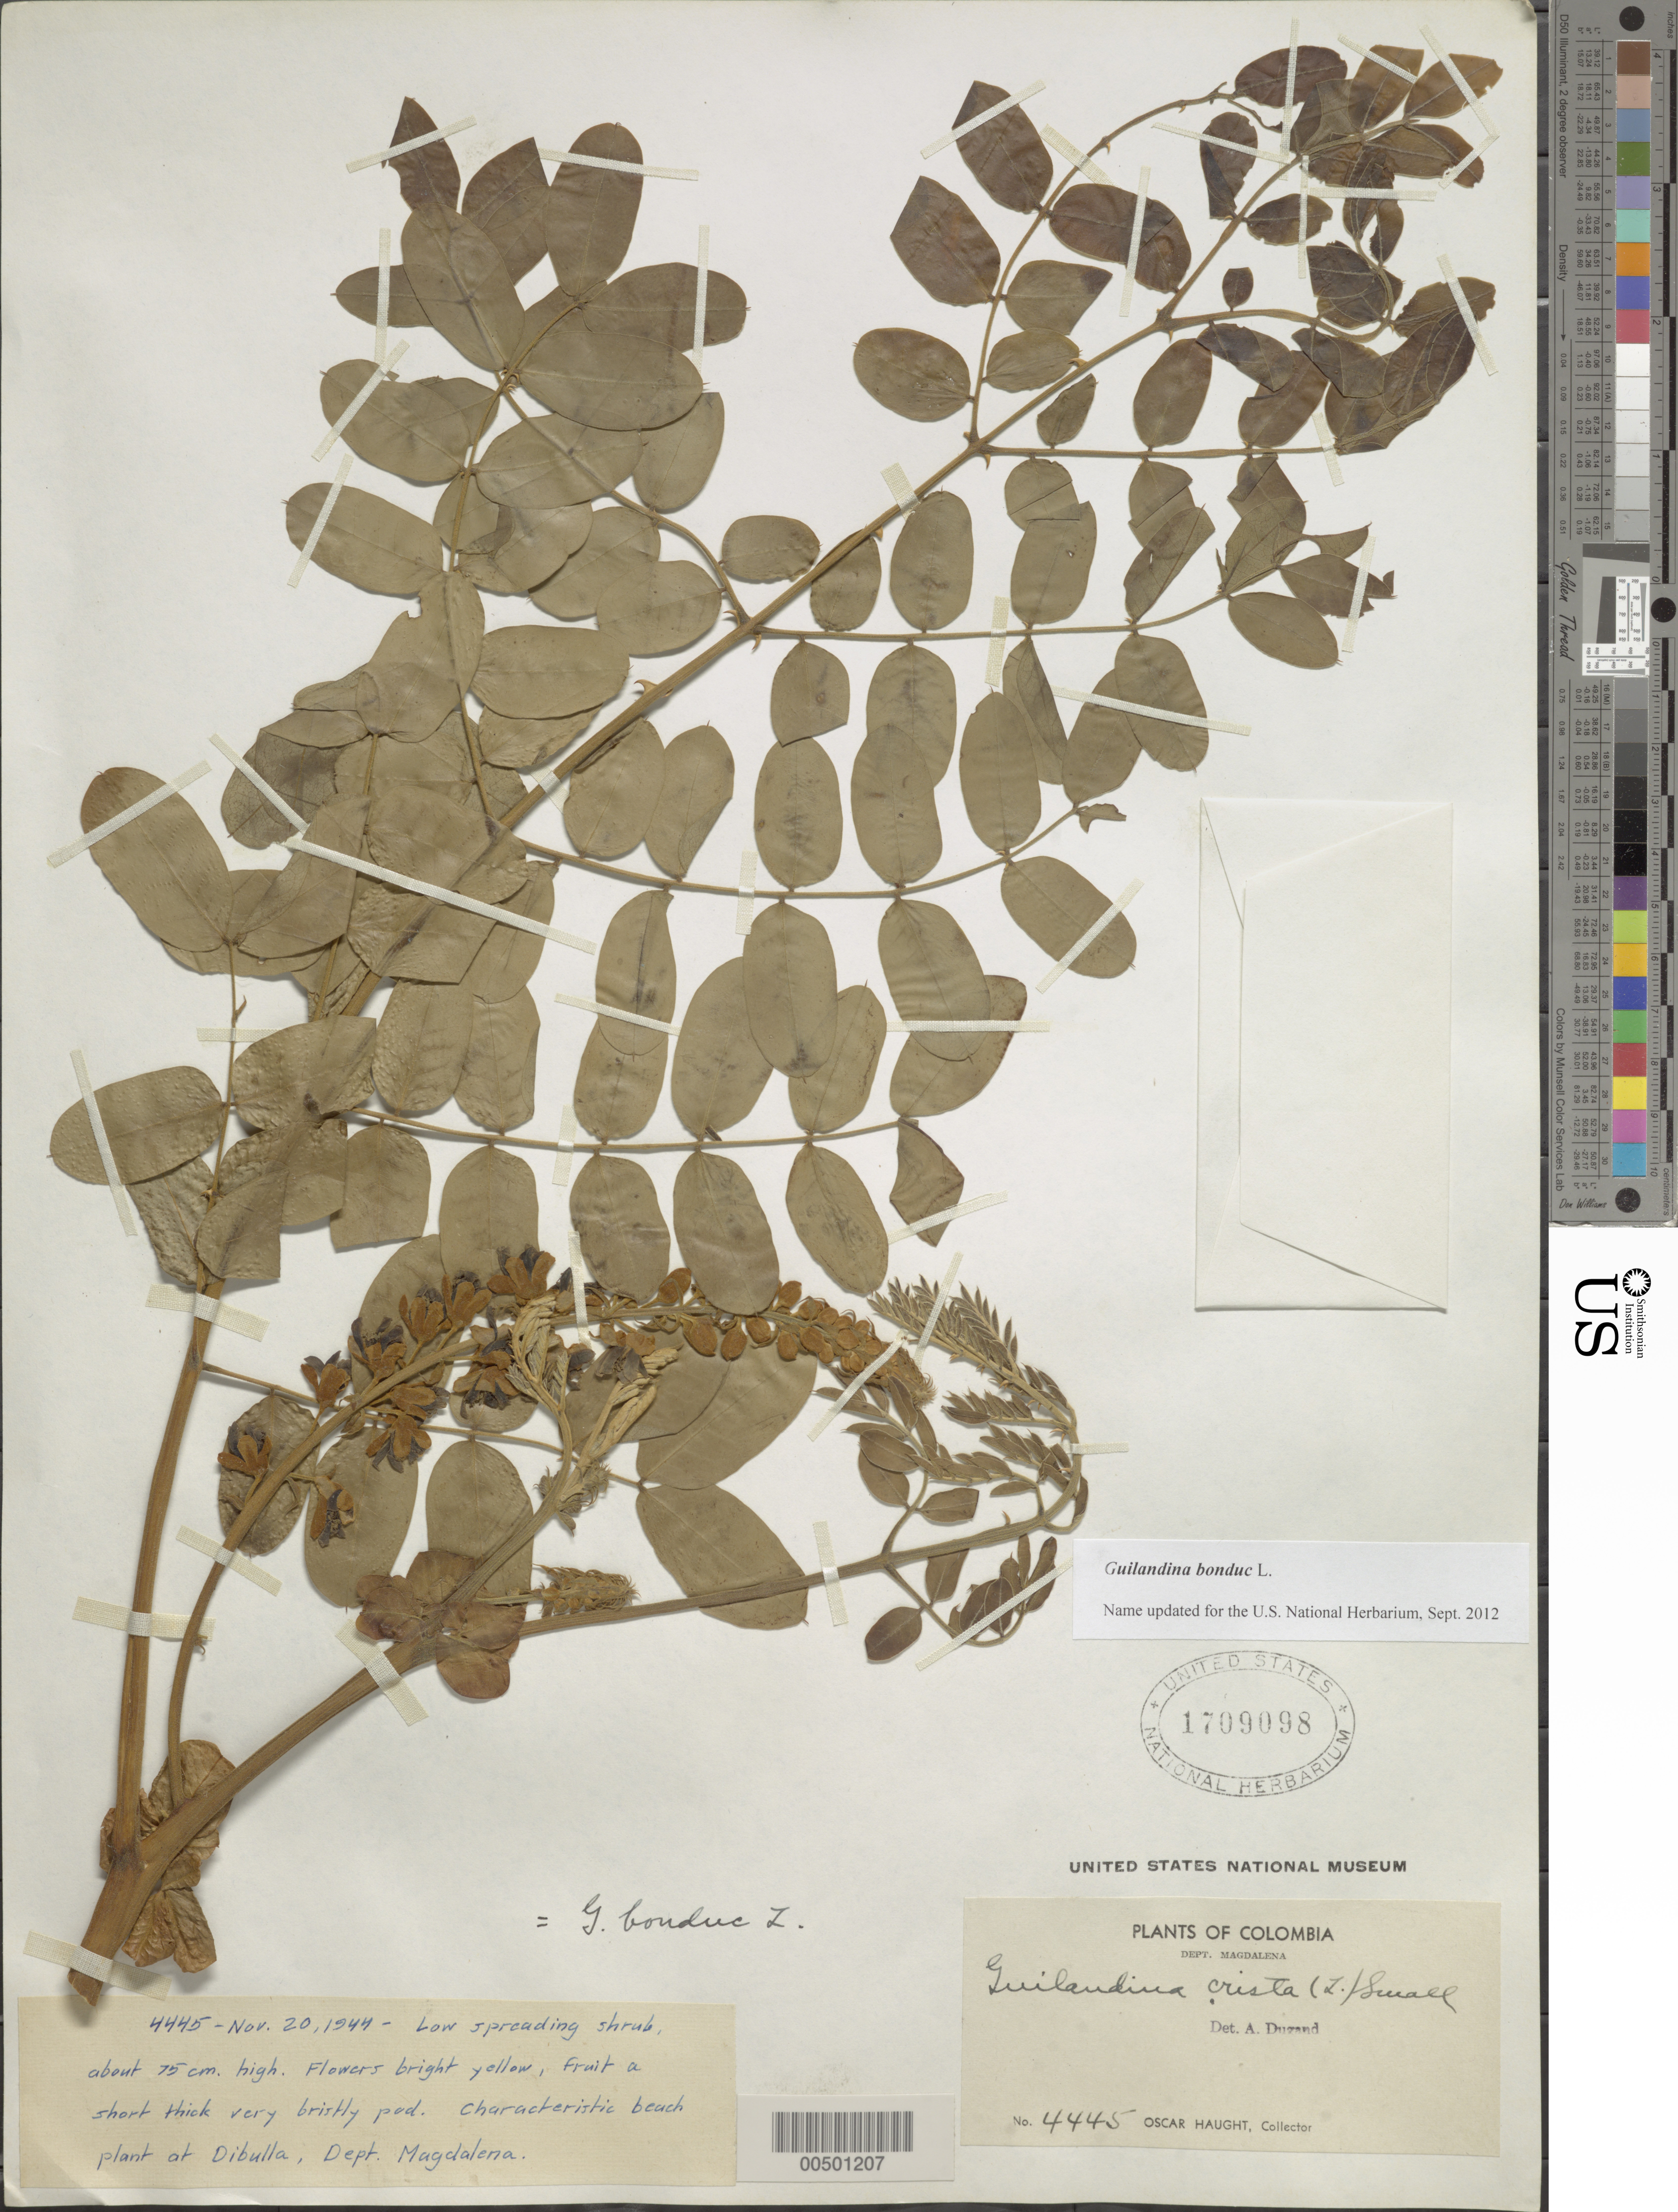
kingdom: Plantae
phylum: Tracheophyta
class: Magnoliopsida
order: Fabales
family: Fabaceae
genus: Guilandina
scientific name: Guilandina bonduc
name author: L.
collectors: O. L. Haught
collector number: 4445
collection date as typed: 20 Nov 1944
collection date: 1944-11-20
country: Colombia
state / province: Magdalena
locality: Dubilla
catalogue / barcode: US 1709098